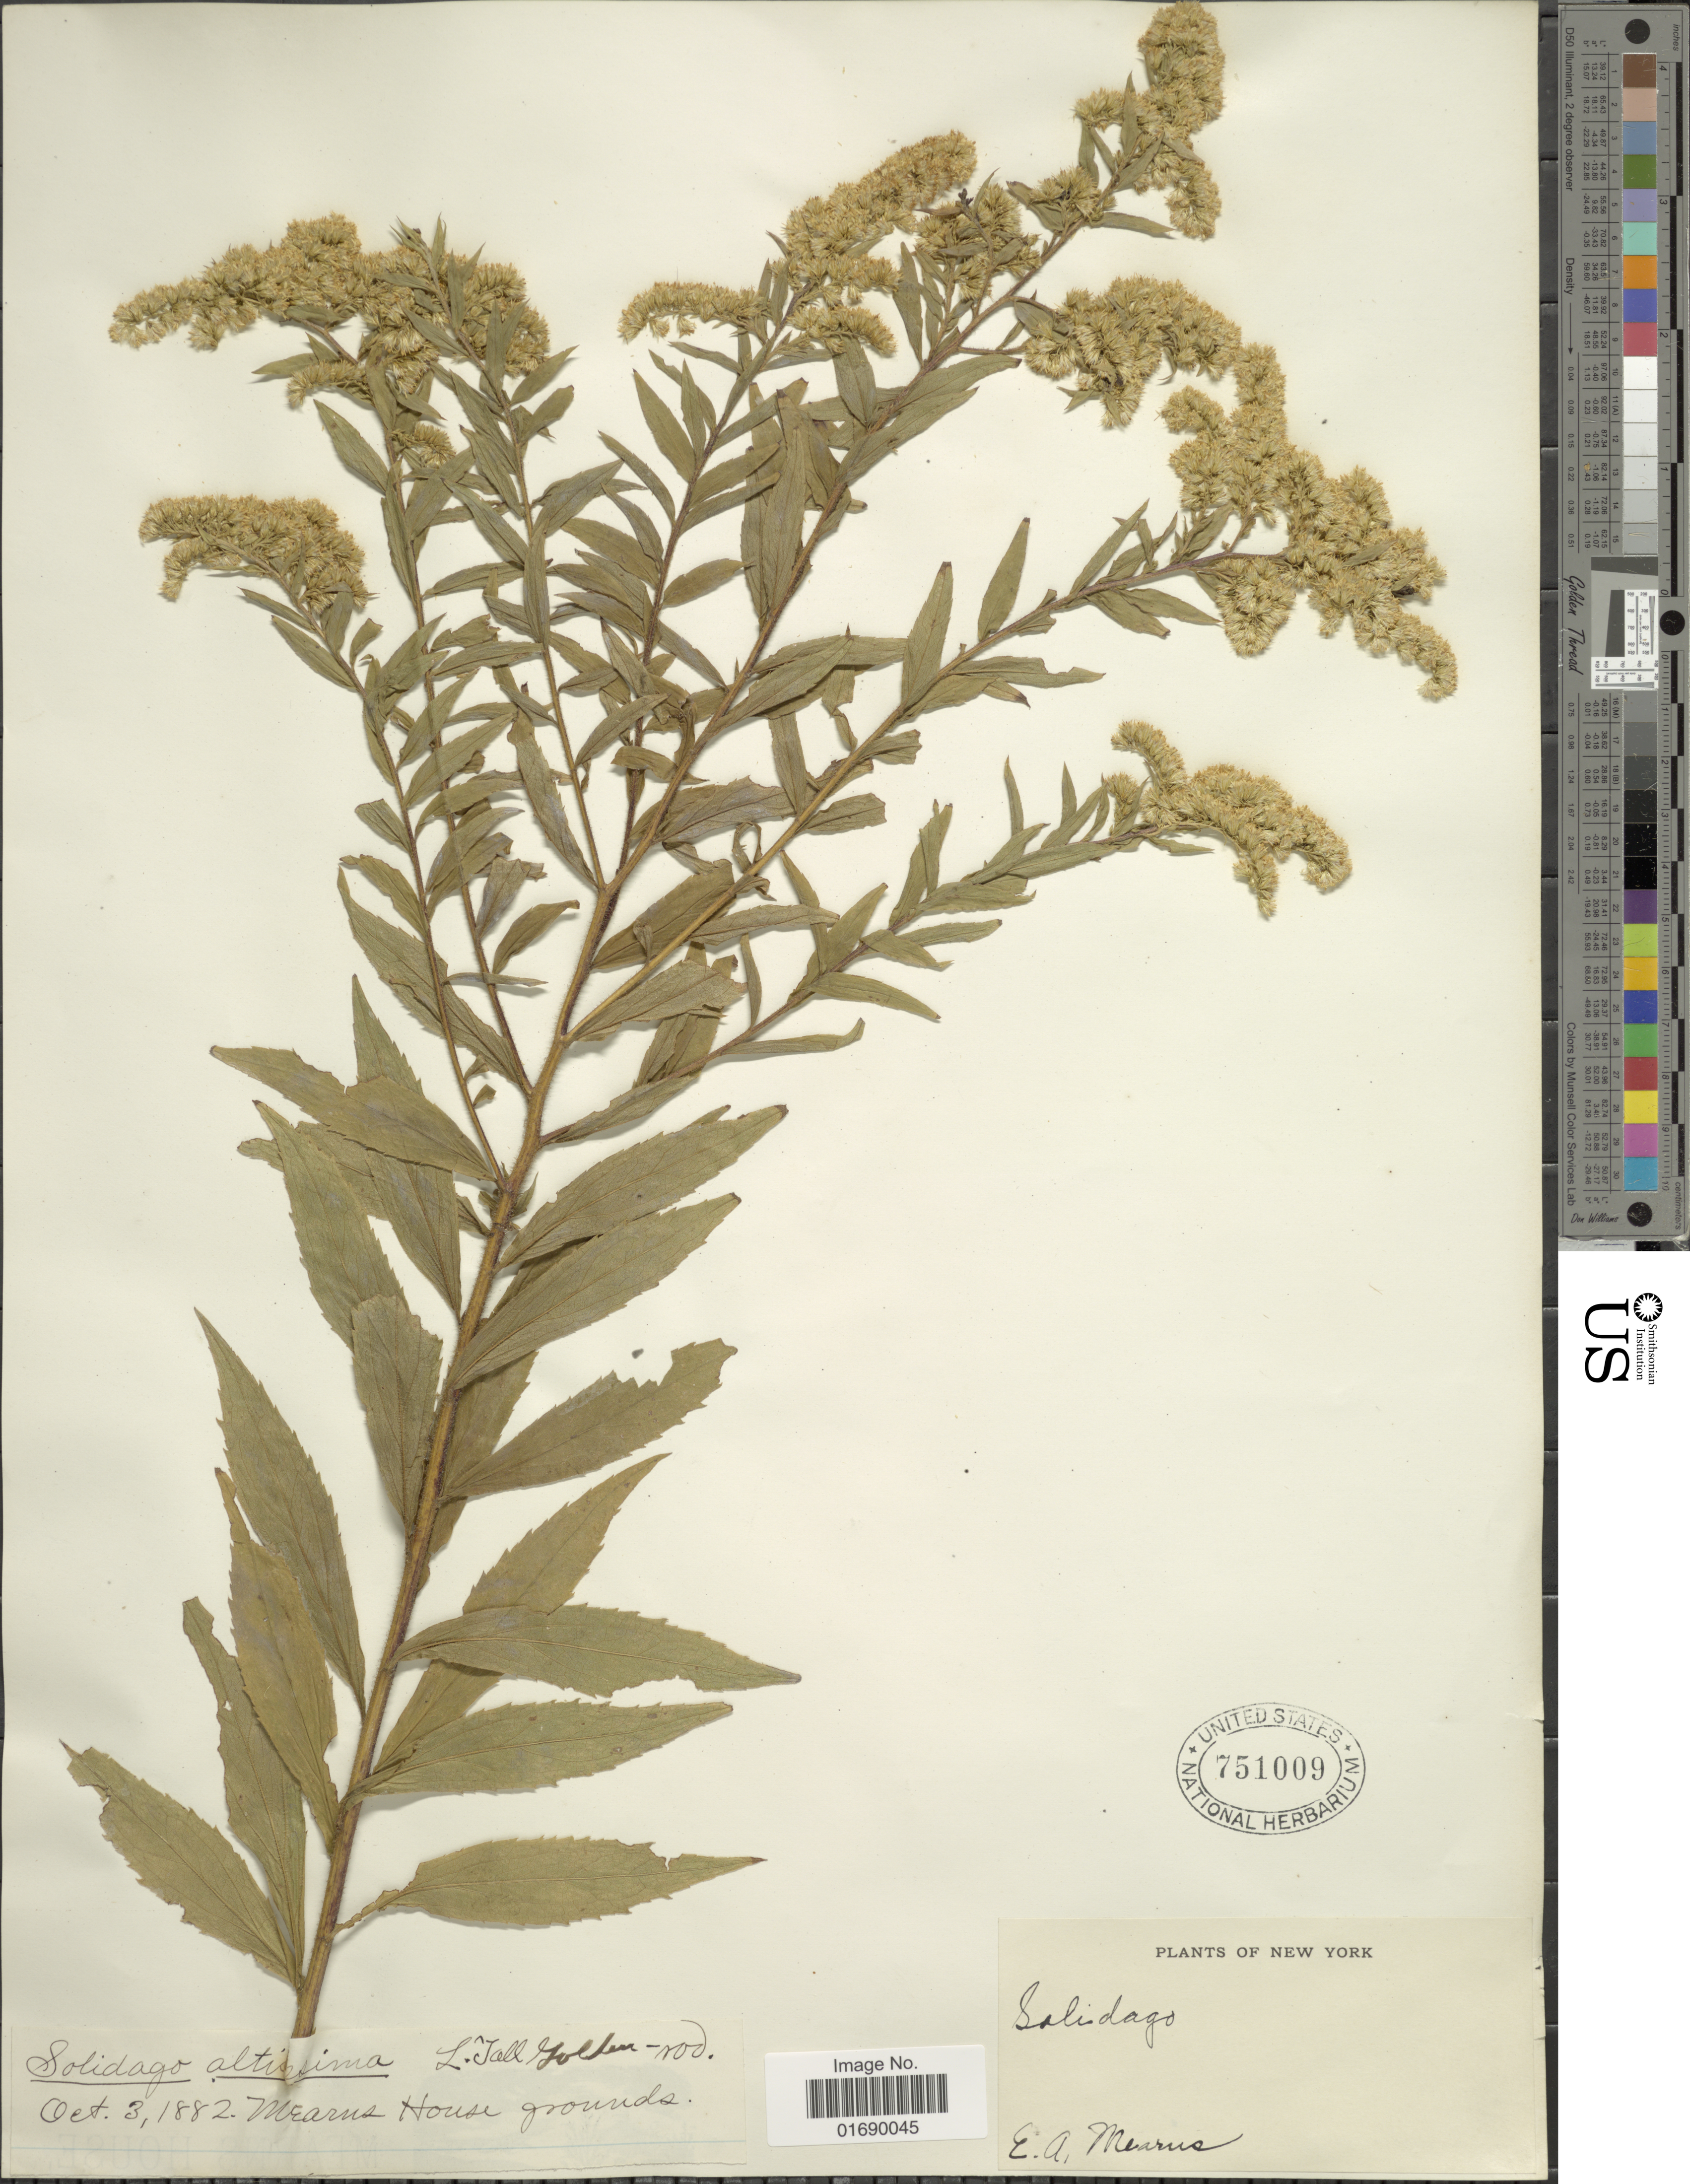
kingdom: Plantae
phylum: Tracheophyta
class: Magnoliopsida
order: Asterales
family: Asteraceae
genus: Solidago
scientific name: Solidago rugosa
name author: Mill.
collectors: E. A. Mearns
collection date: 1882-10-03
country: United States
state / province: New York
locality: House Grounds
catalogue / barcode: US 751009